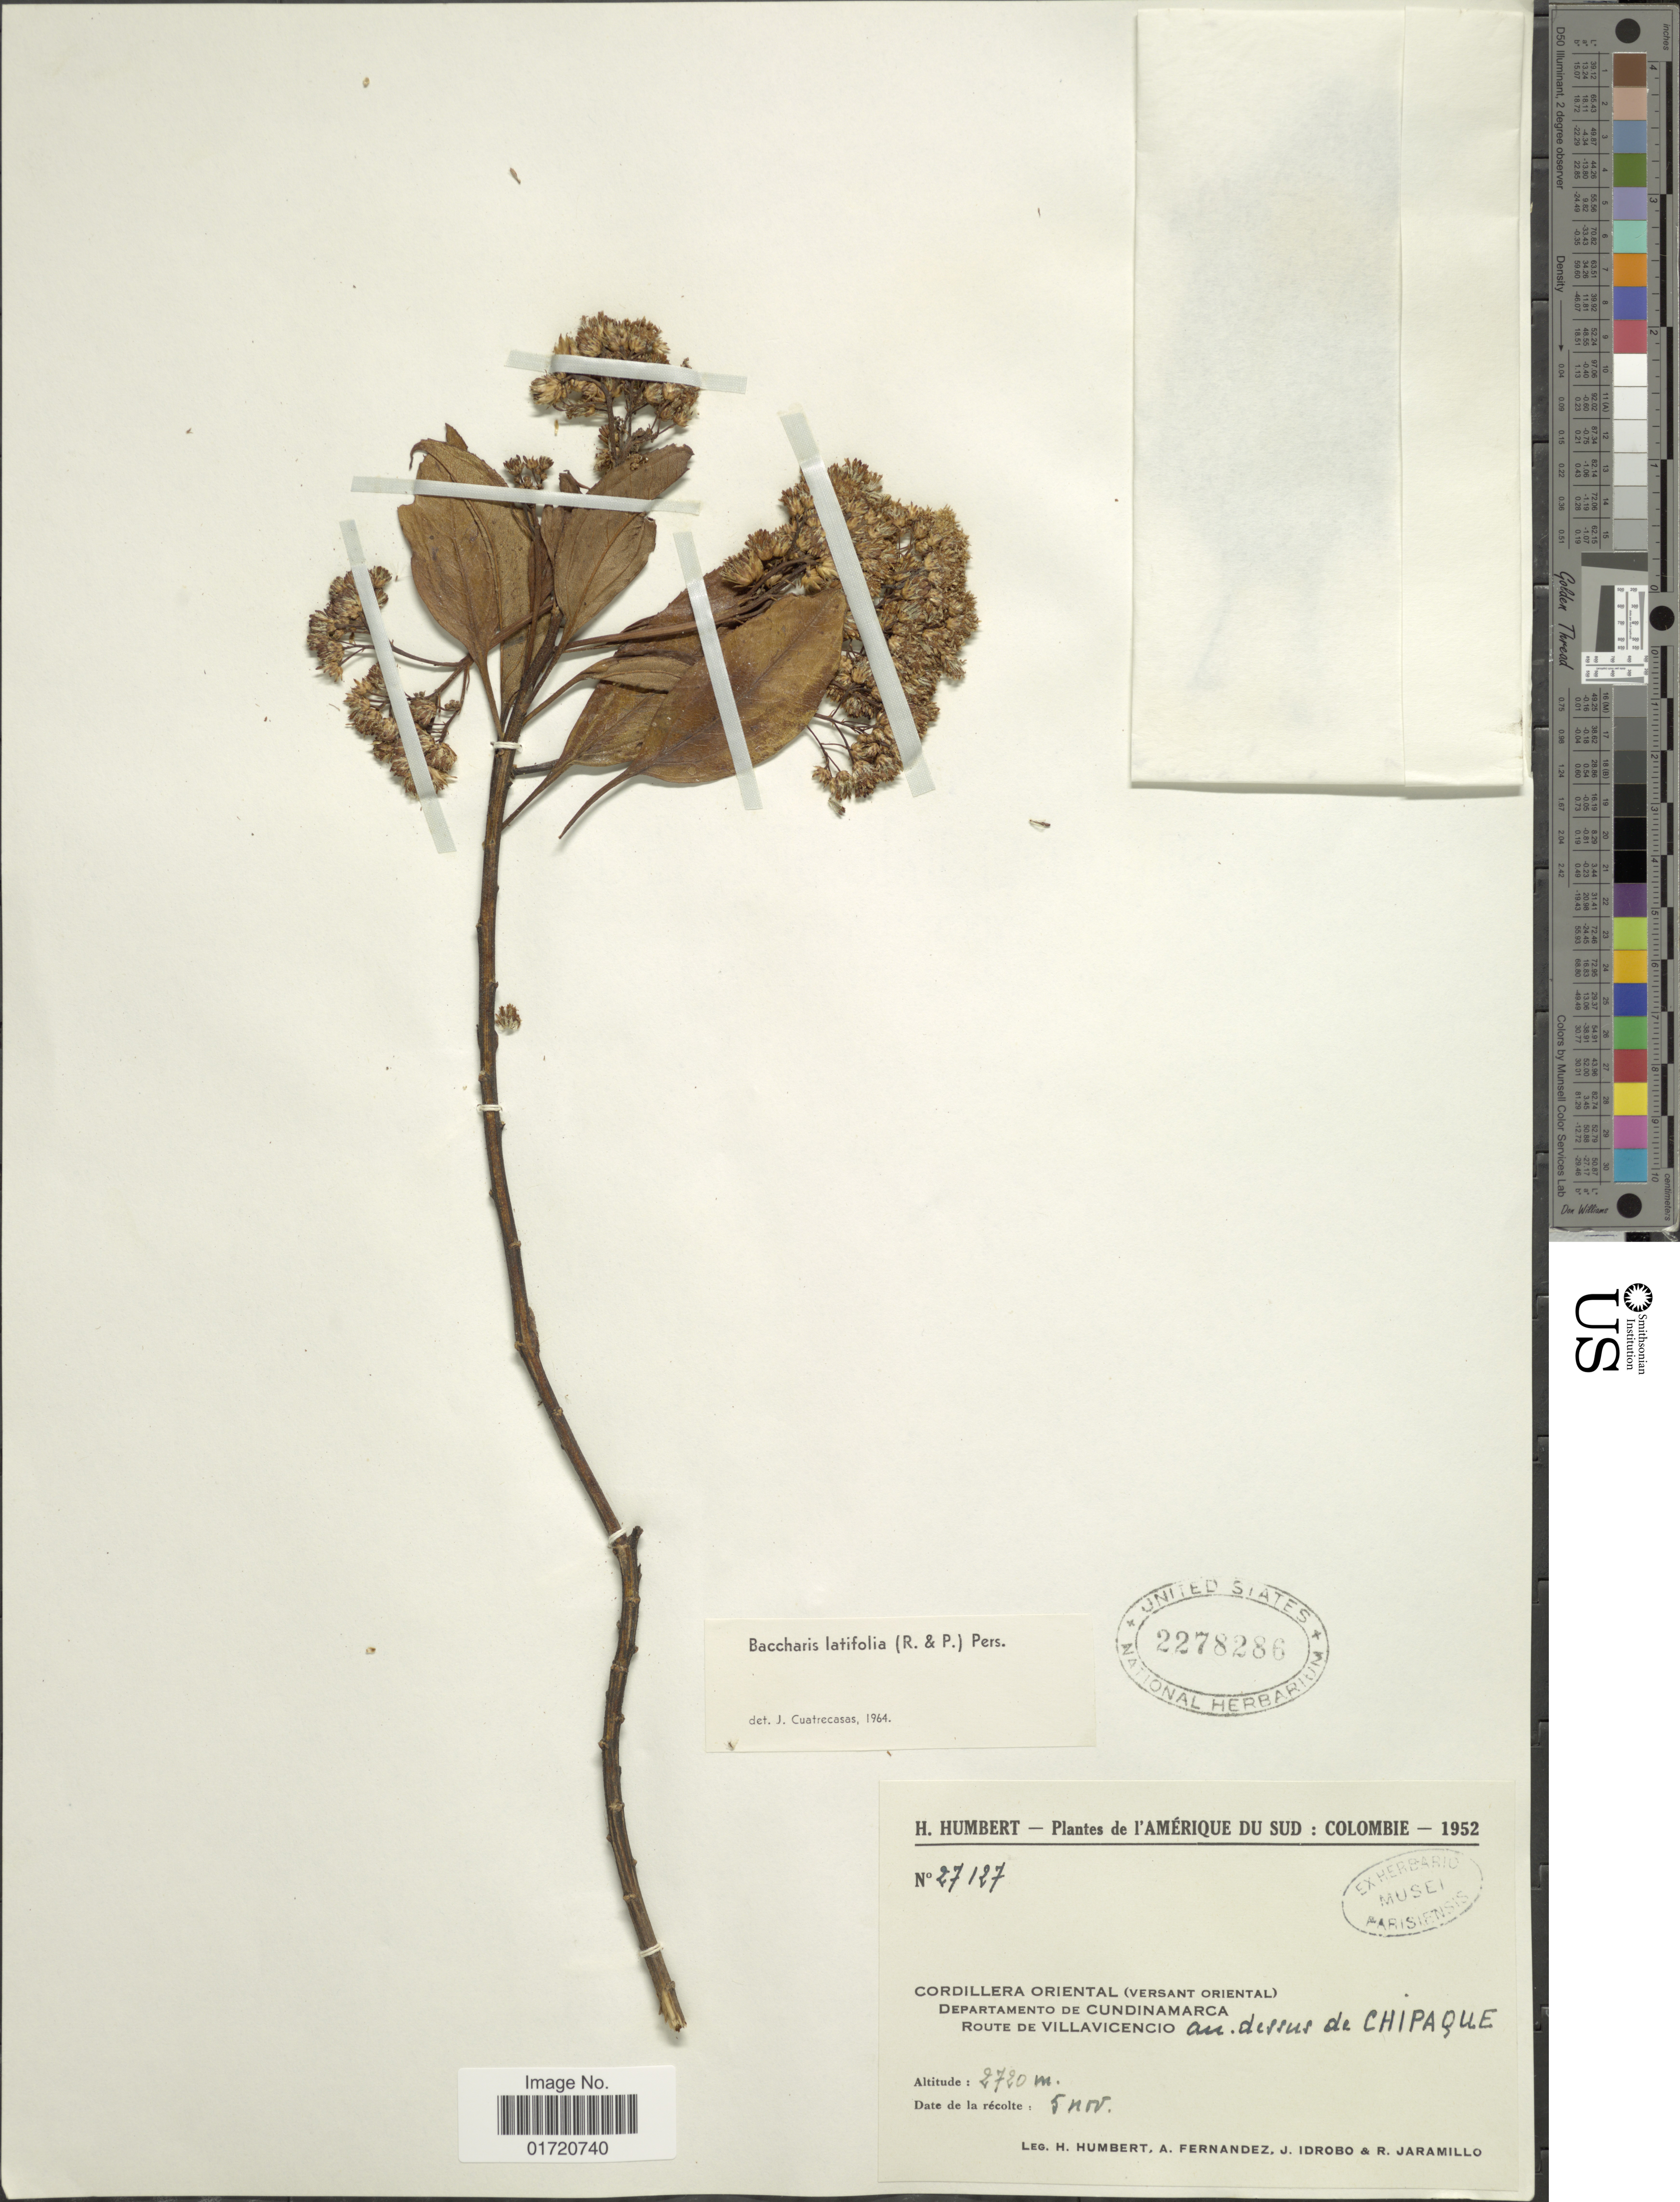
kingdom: Plantae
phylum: Tracheophyta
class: Magnoliopsida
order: Asterales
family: Asteraceae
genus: Baccharis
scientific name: Baccharis latifolia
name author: (Ruiz & Pav.) Pers.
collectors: H. Humbert, A. Fernandez, J. M. Idrobo & R. Jaramillo M.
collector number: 27127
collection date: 1952-11-05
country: Colombia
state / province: Cundinamarca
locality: L'Amerique du Sud, Cordillera Oriental (Versant Oriental), Route de Villavicencio au dessus de Chipaque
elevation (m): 2720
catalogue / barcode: US 2278286